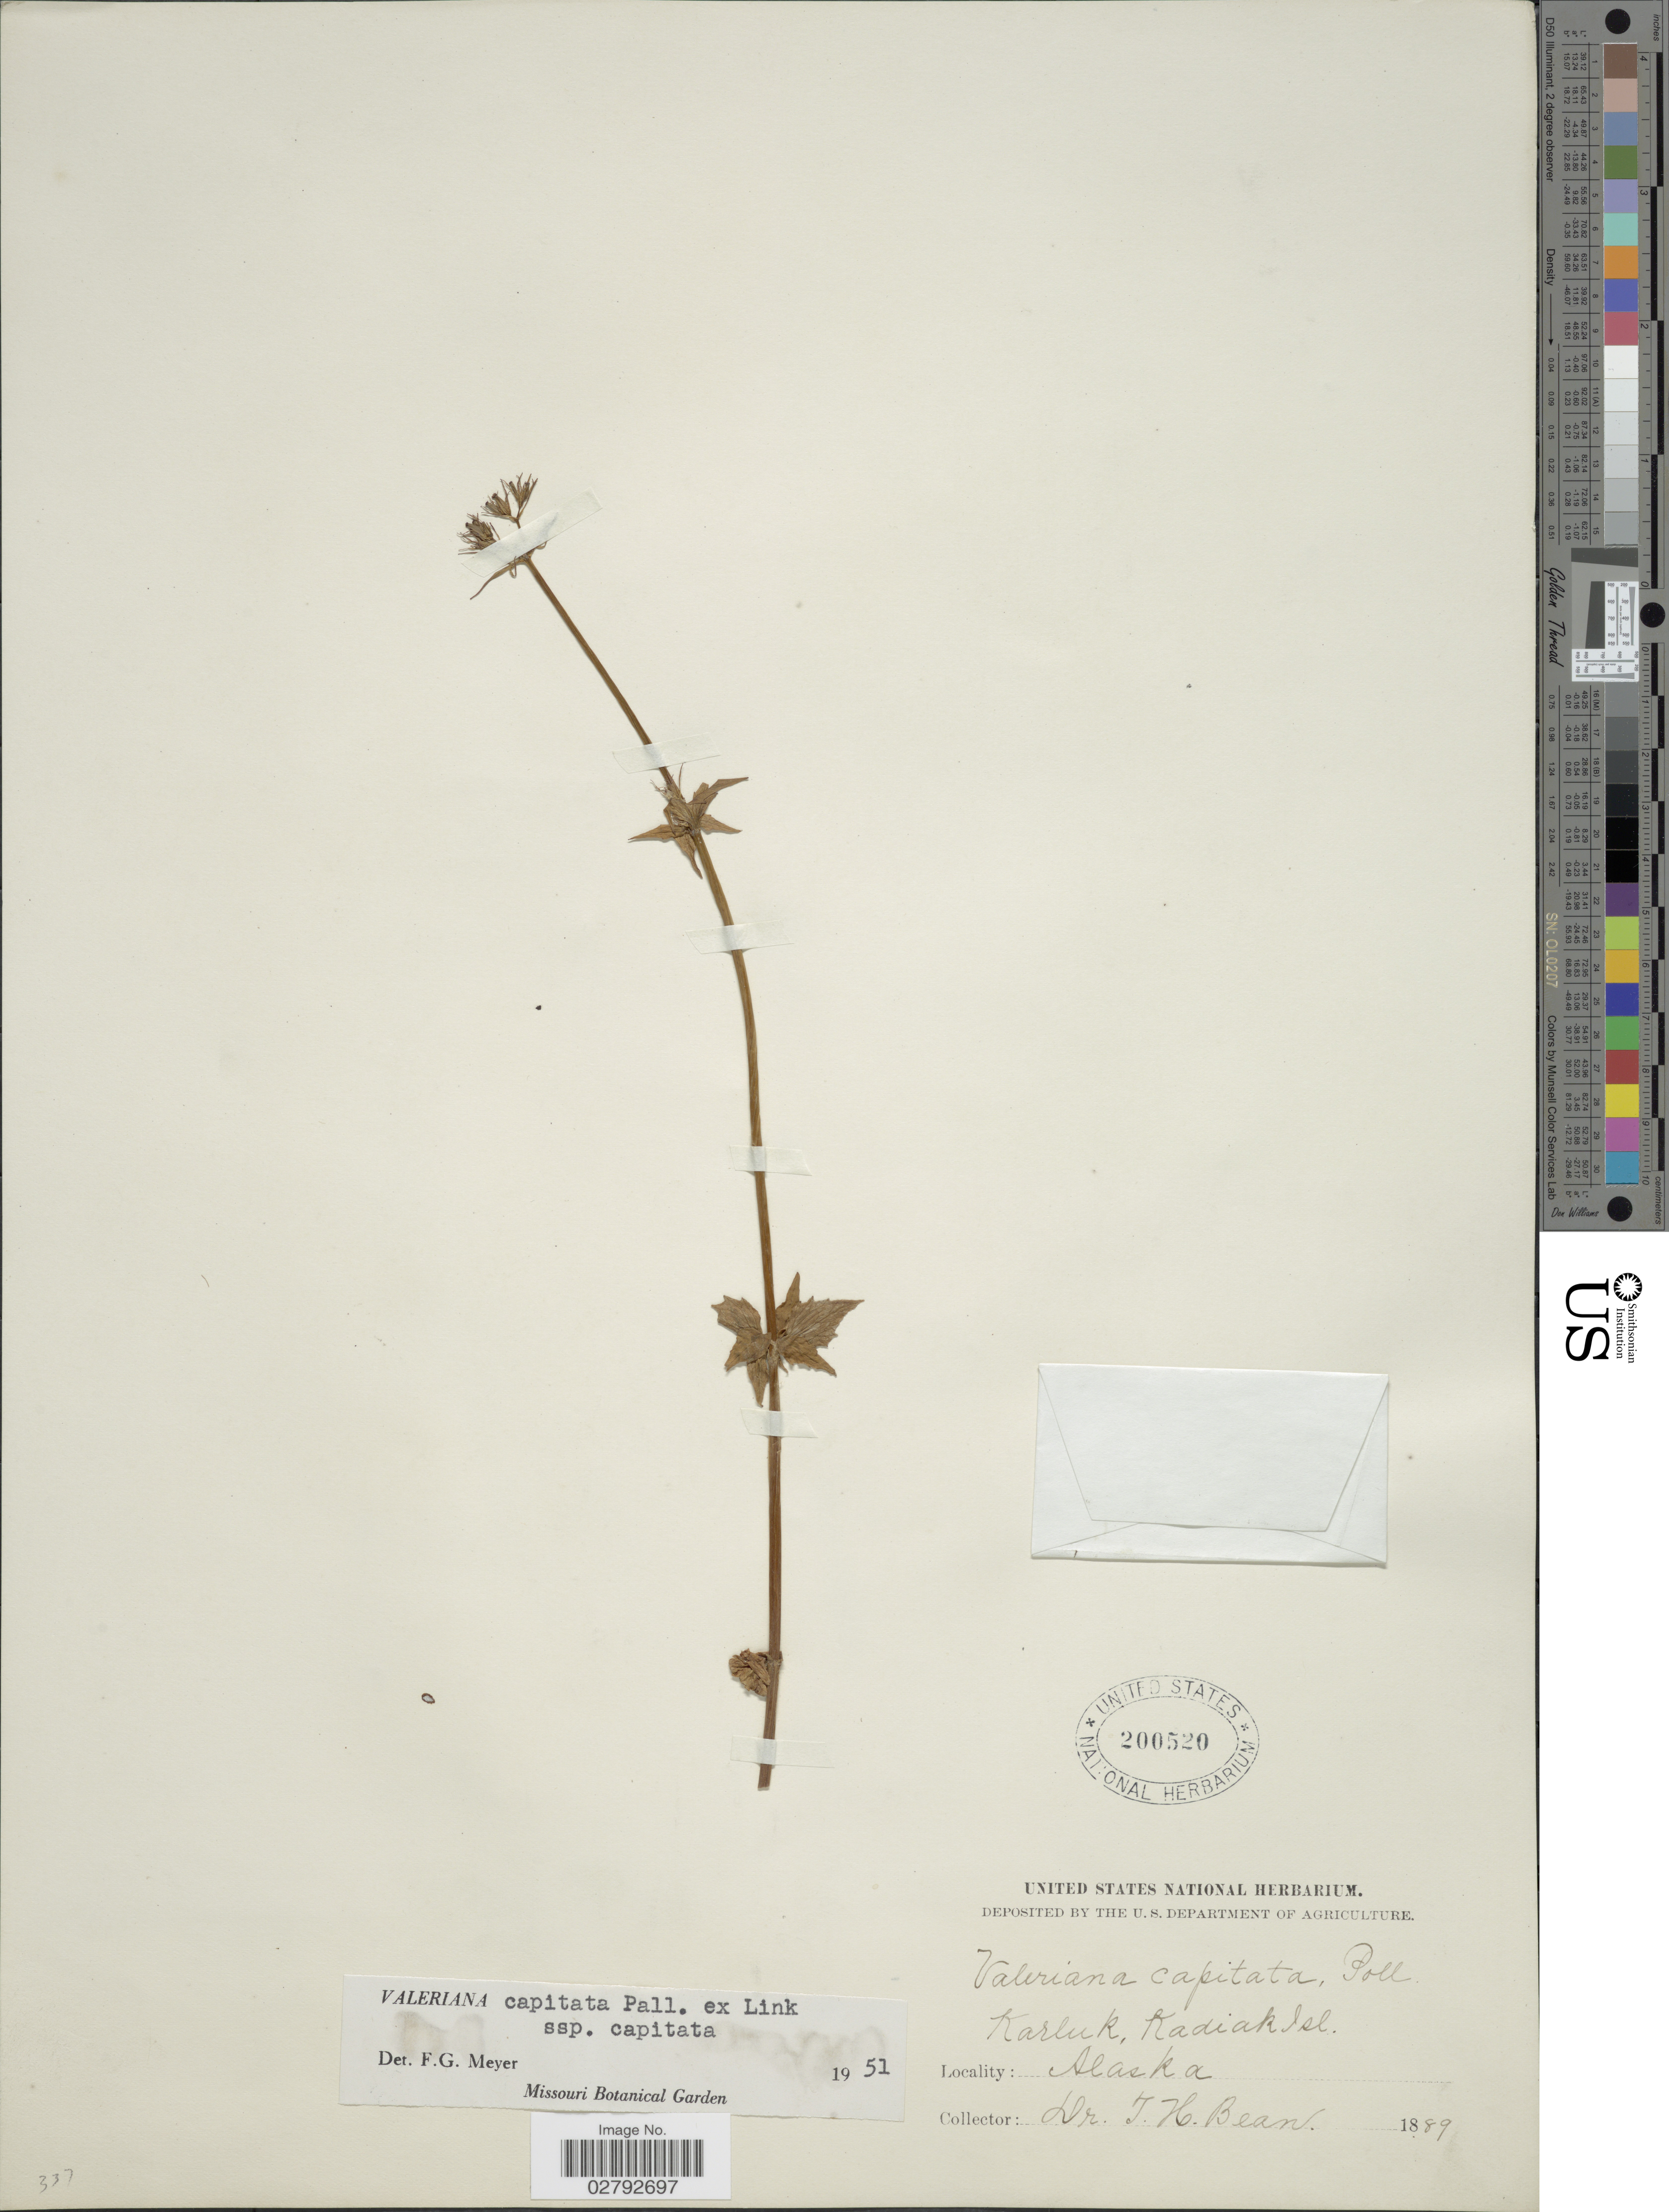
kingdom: Plantae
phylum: Tracheophyta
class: Magnoliopsida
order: Dipsacales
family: Caprifoliaceae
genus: Valeriana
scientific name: Valeriana capitata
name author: Link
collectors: T. Bean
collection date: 1889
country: United States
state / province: Alaska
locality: Karluk, Kadiak Isl.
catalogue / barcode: US 200520